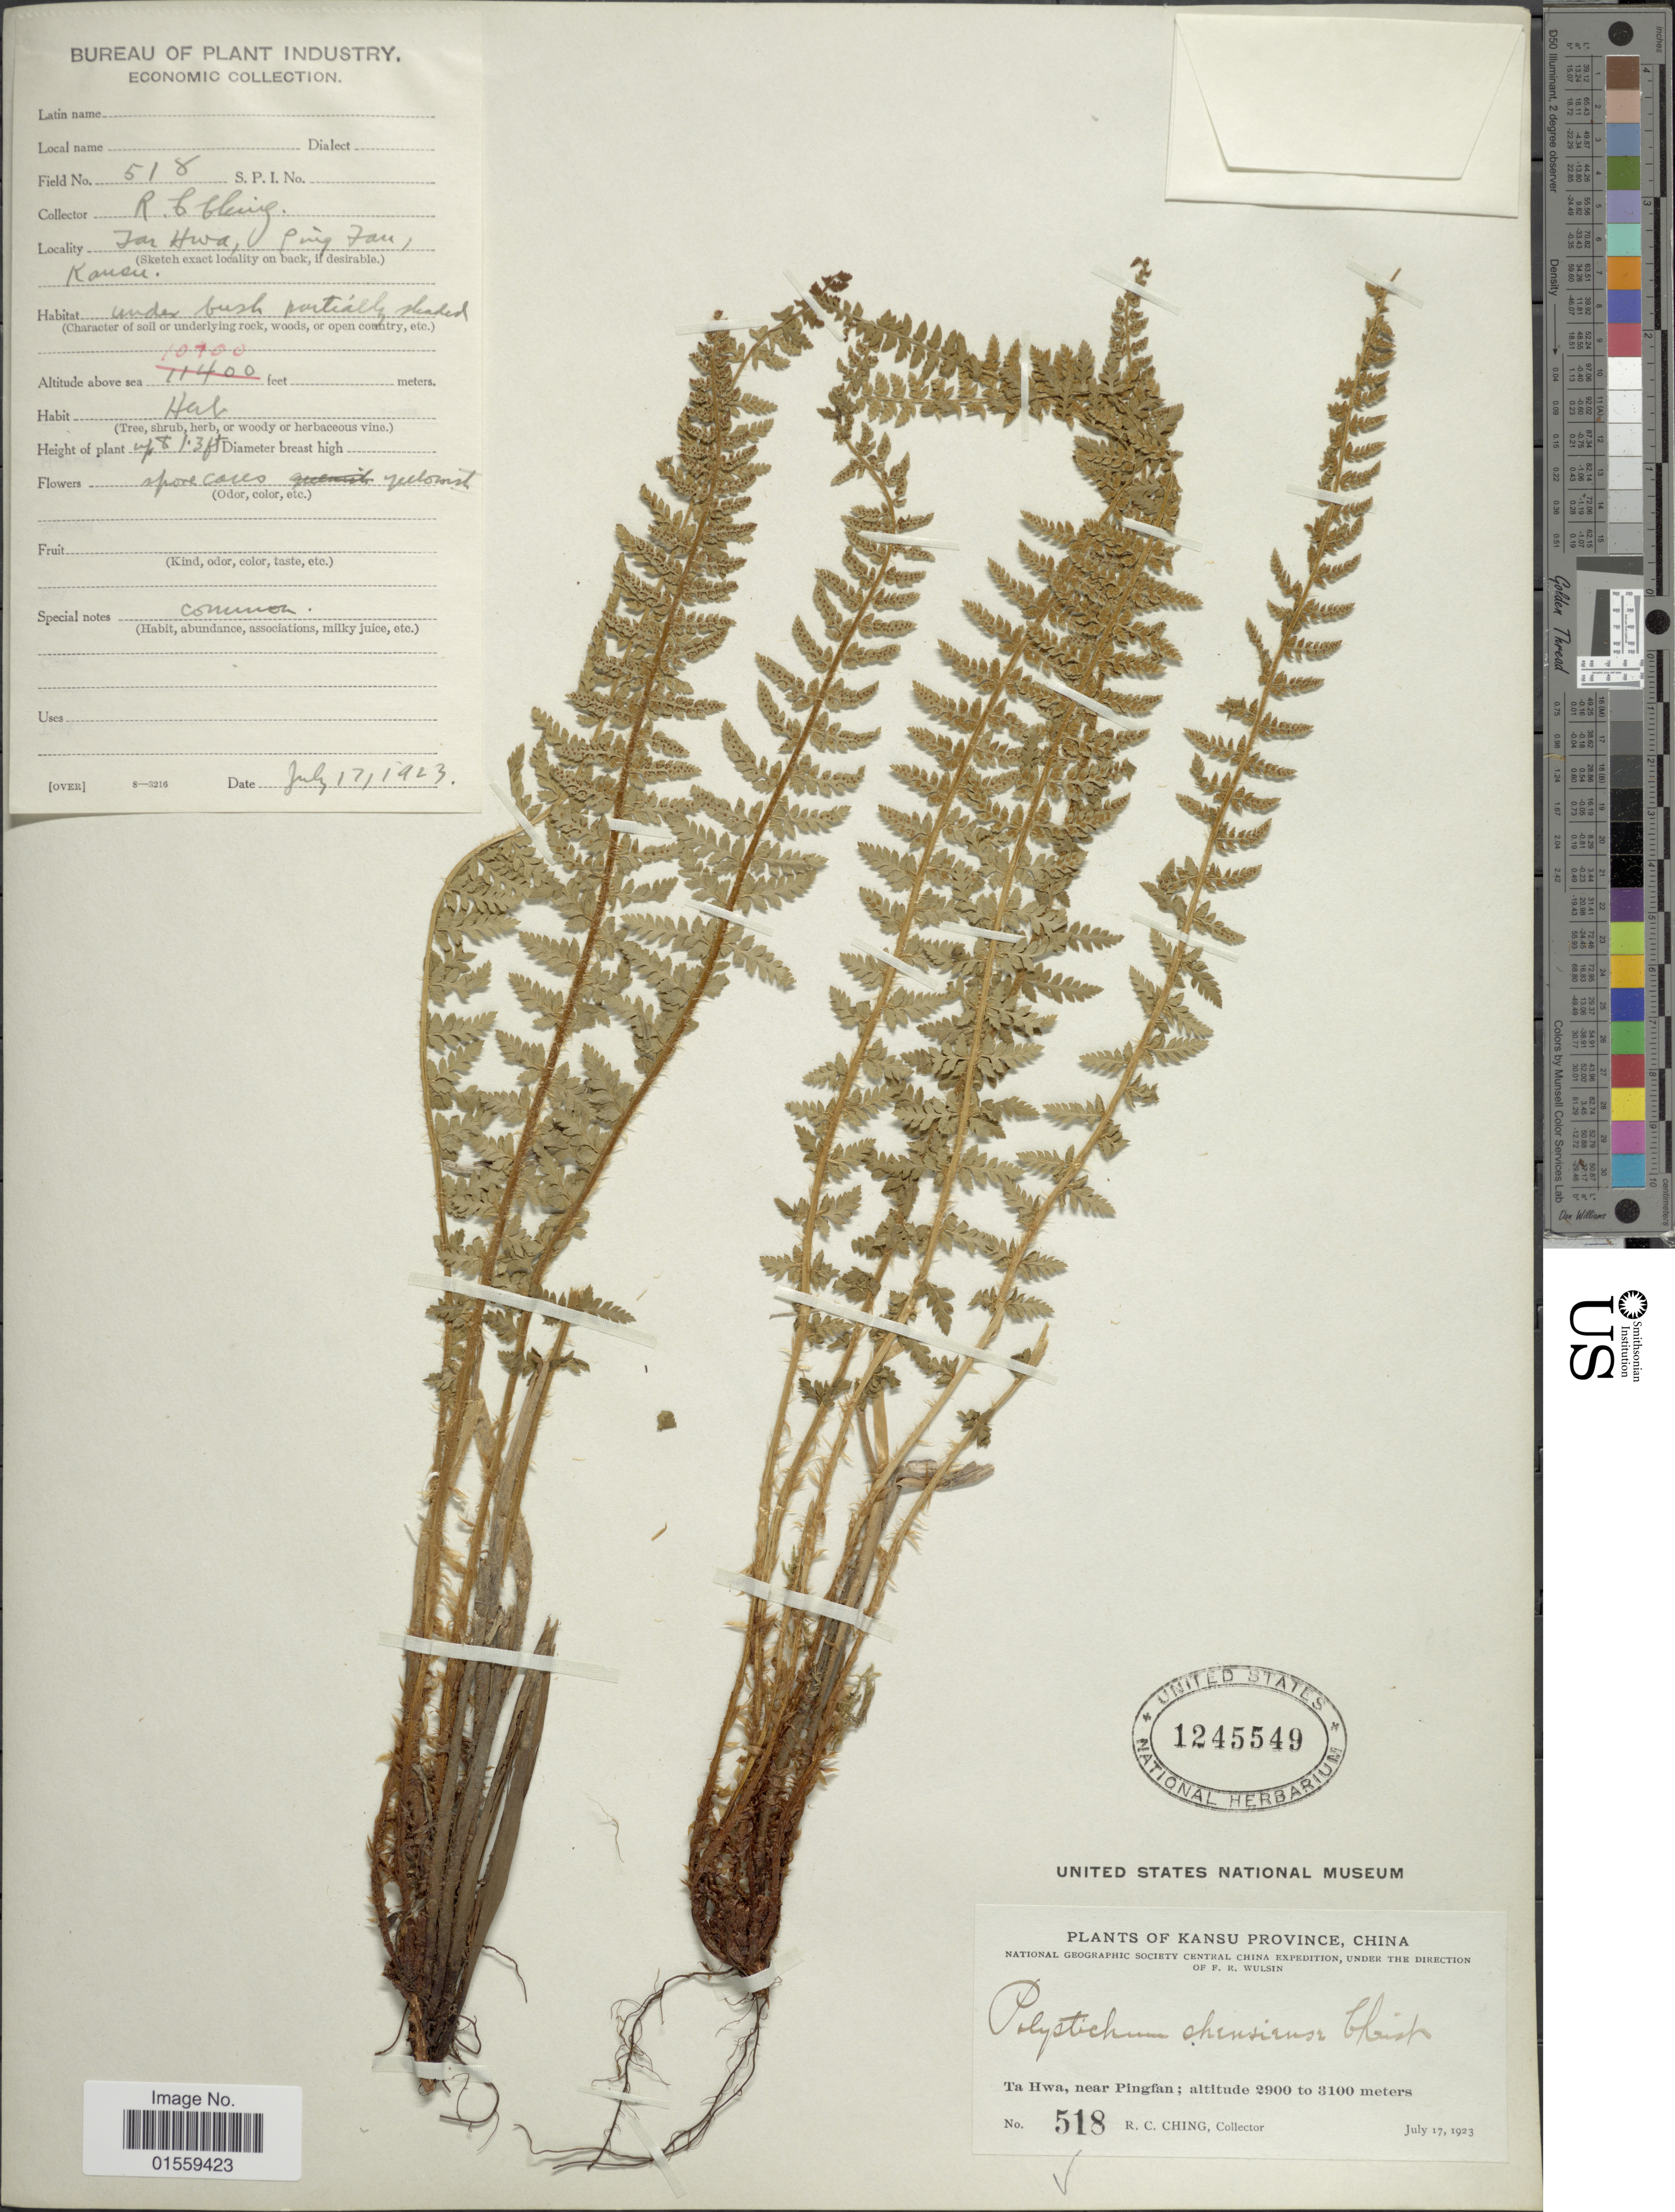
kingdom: Plantae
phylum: Tracheophyta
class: Polypodiopsida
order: Polypodiales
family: Dryopteridaceae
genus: Polystichum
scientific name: Polystichum prescottianum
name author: (Wall. ex Mett.) T. Moore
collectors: R. C. Ching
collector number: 518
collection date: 1923-07-17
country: China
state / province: Gansu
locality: Kansu Province, China, Ta Hwa, near Pingfan.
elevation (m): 3170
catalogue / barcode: US 1245549